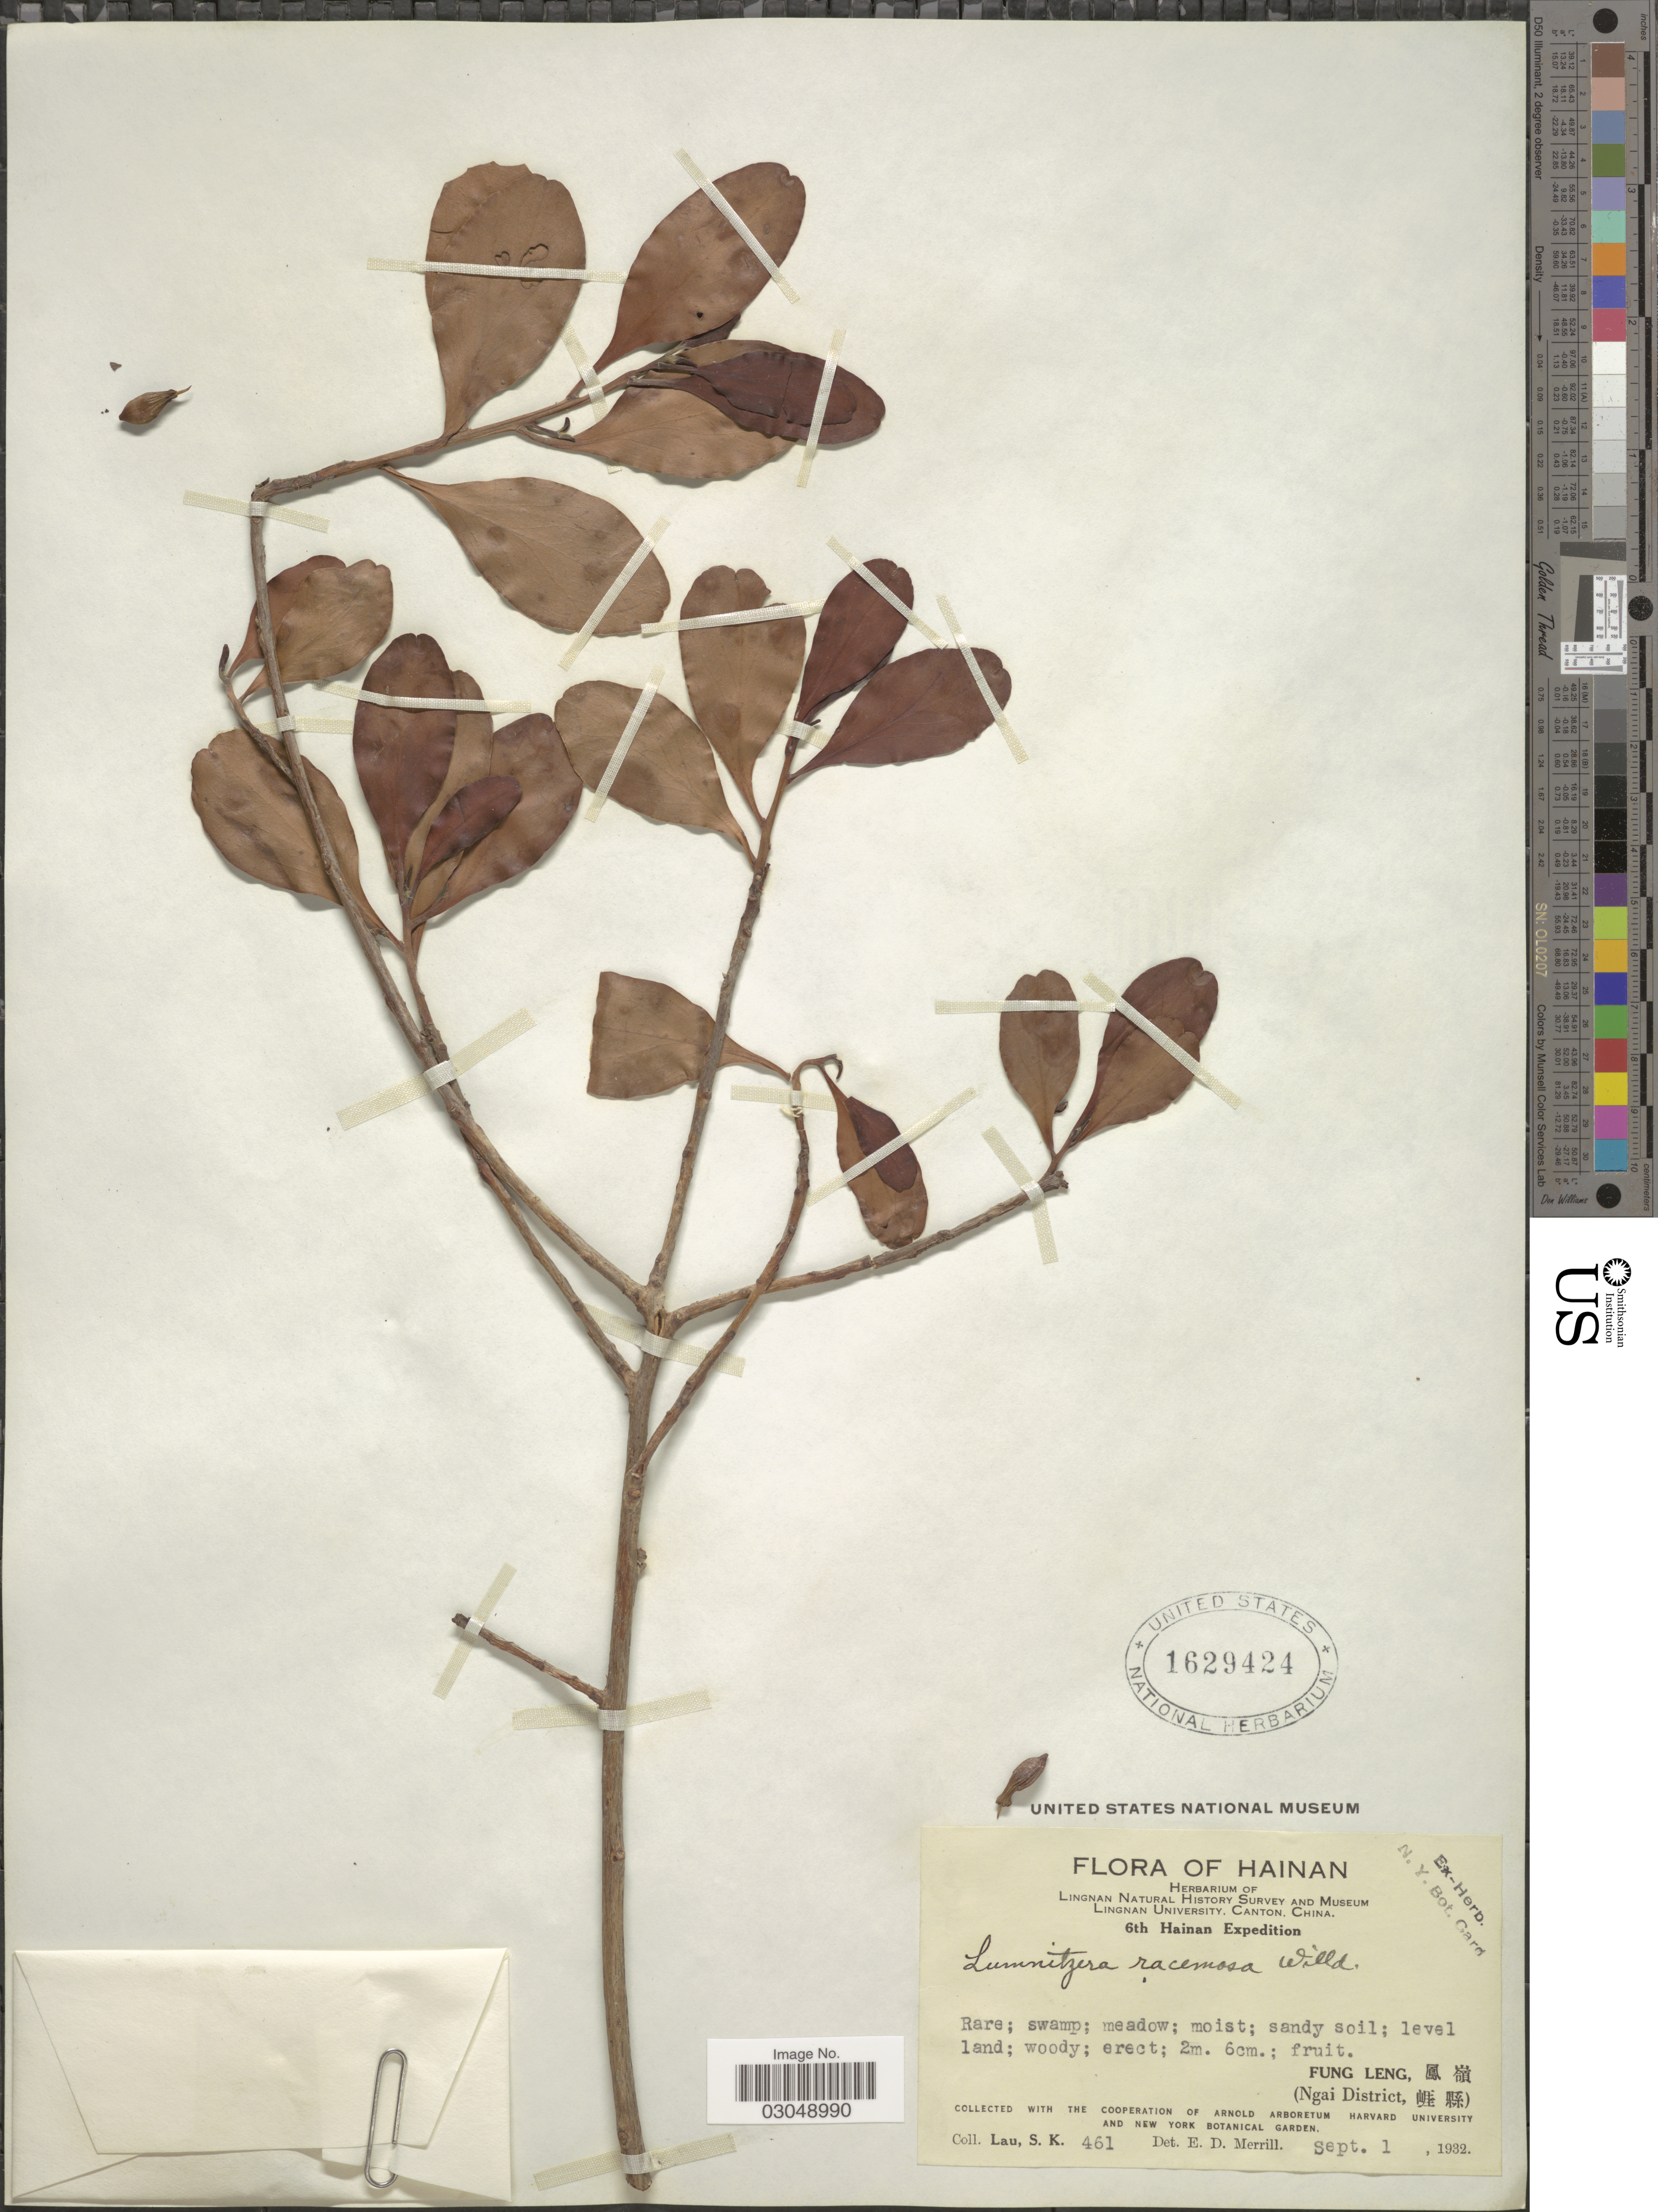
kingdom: Plantae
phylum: Tracheophyta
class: Magnoliopsida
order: Myrtales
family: Combretaceae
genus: Lumnitzera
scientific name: Lumnitzera racemosa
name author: Willd.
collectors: S. K. Lau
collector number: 461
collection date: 1932-09-01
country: China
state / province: Hainan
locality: Fung Leng, Ngai District.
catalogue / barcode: US 1629424